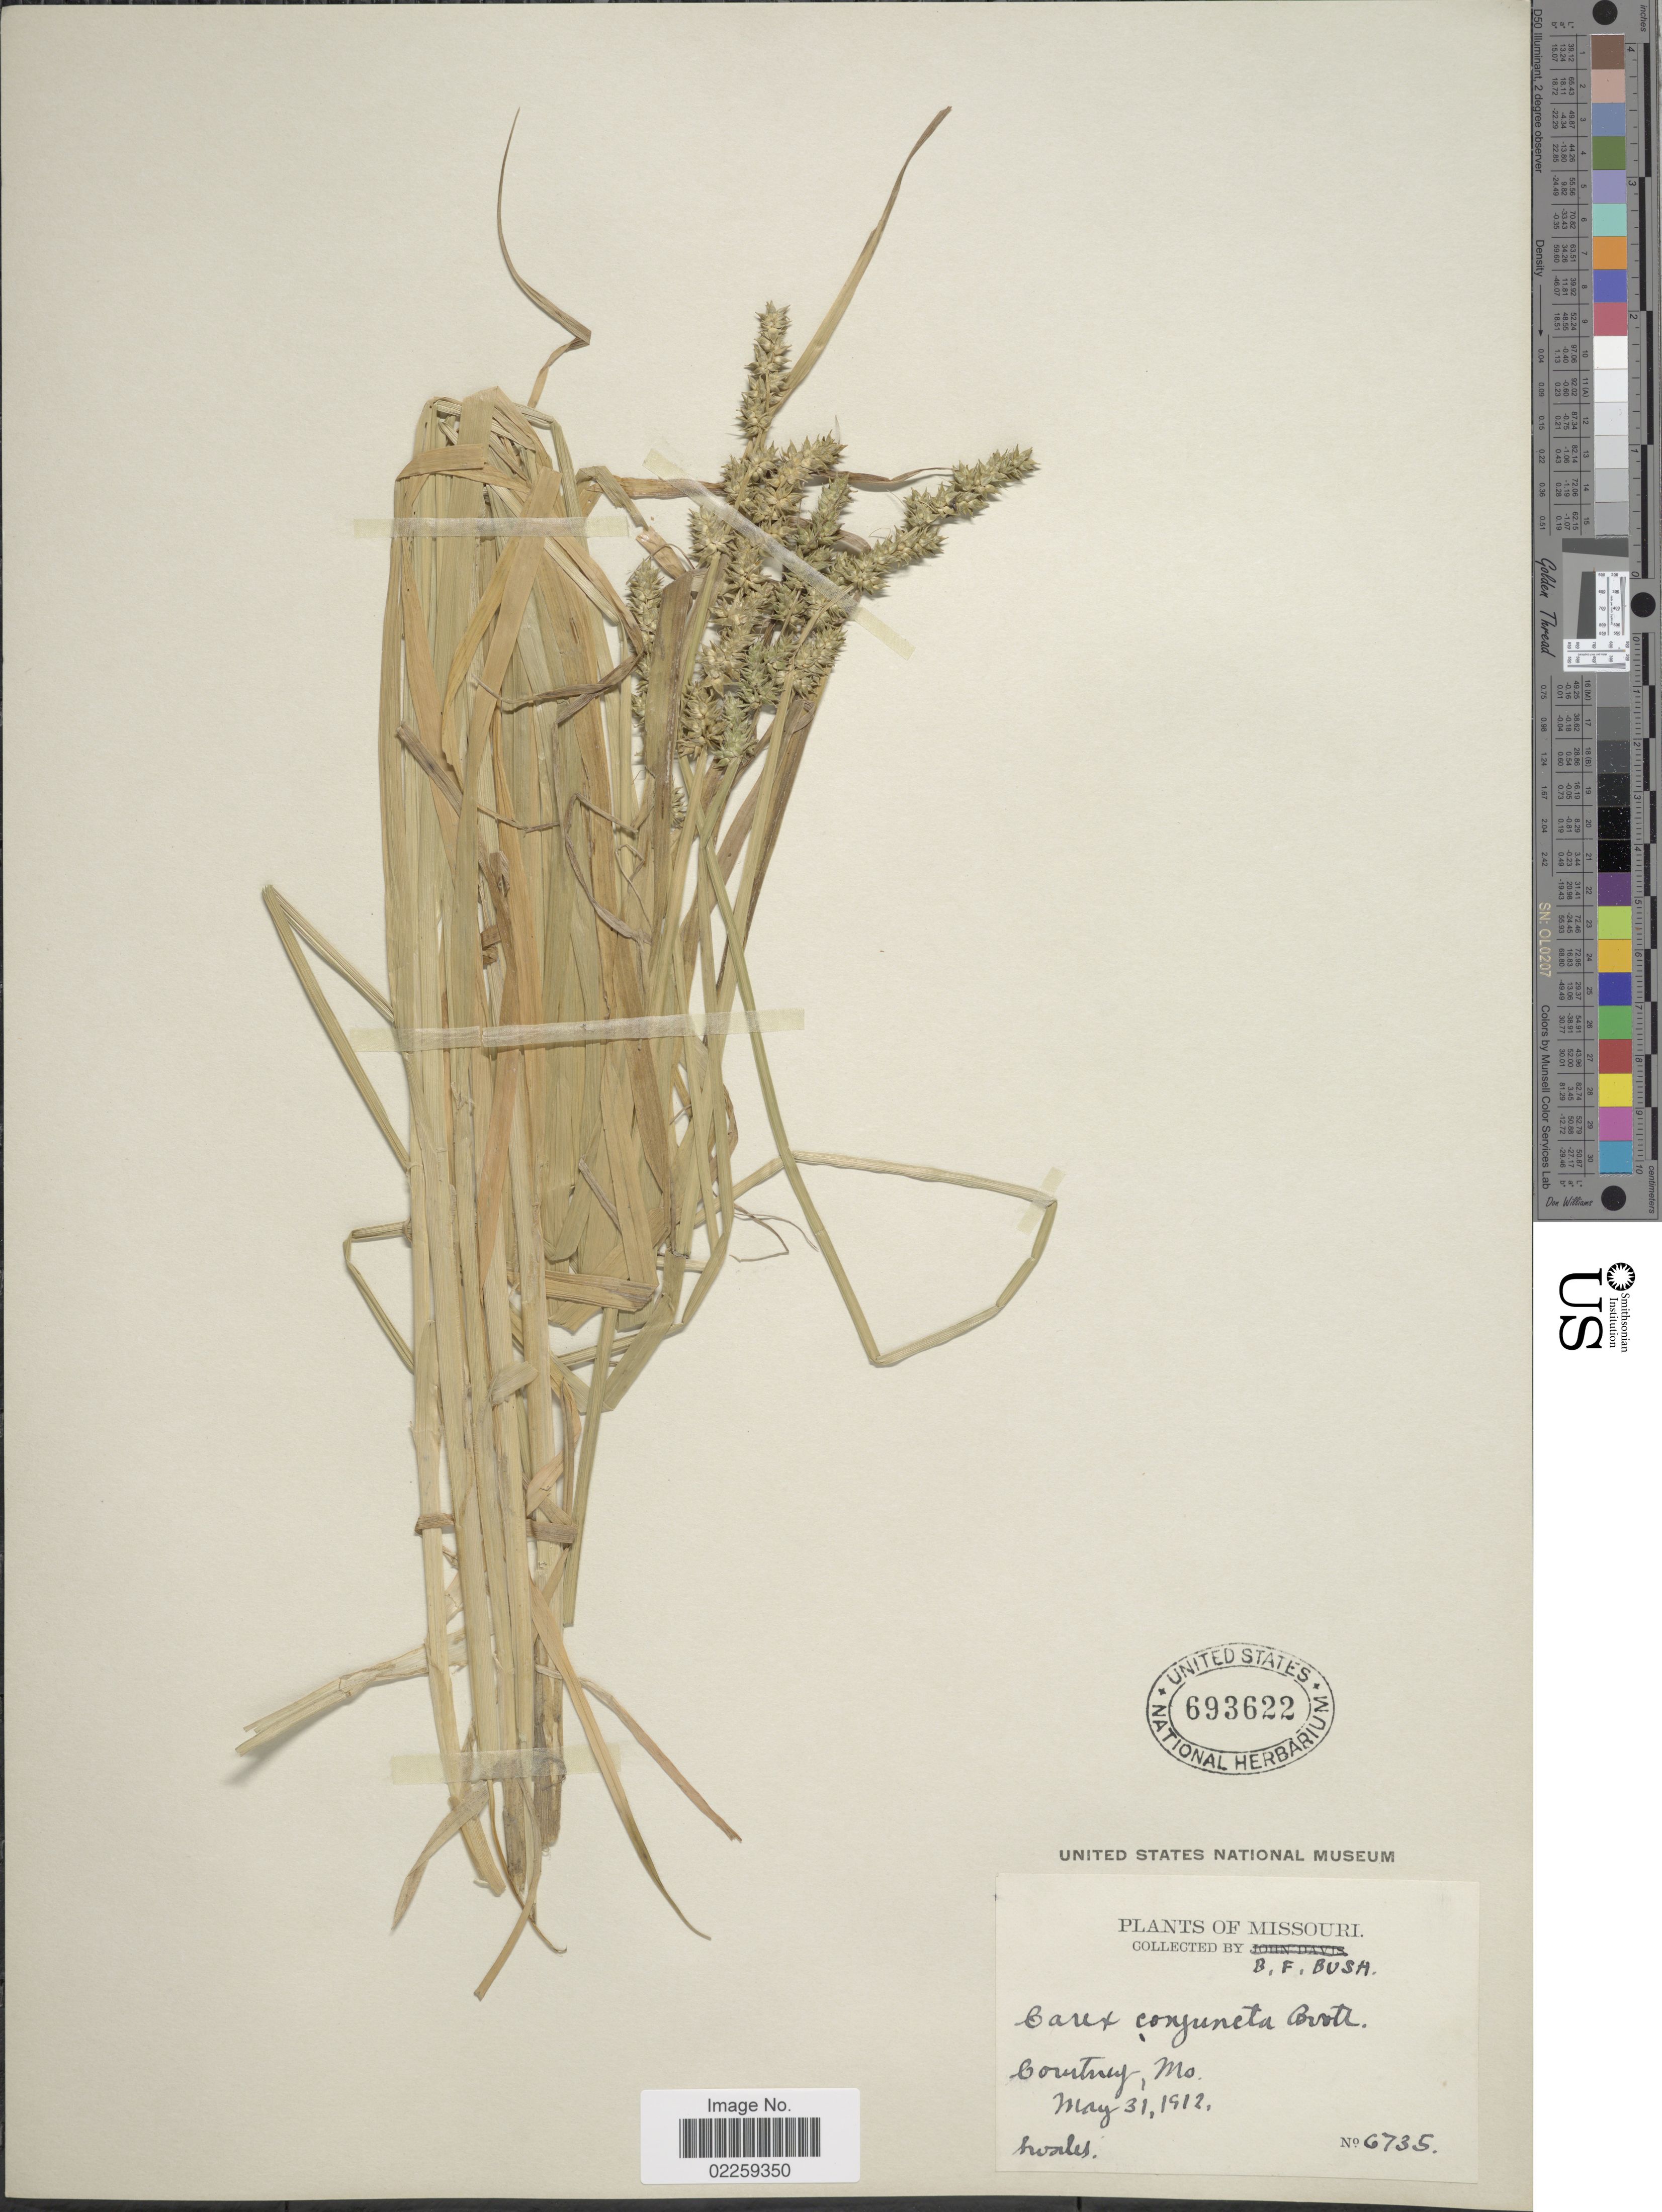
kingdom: Plantae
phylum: Tracheophyta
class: Liliopsida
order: Poales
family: Cyperaceae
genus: Carex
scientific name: Carex conjuncta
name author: Boott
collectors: B. F. Bush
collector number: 6735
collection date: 1912-05-31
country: United States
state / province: Missouri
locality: Courtney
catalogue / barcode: US 693622